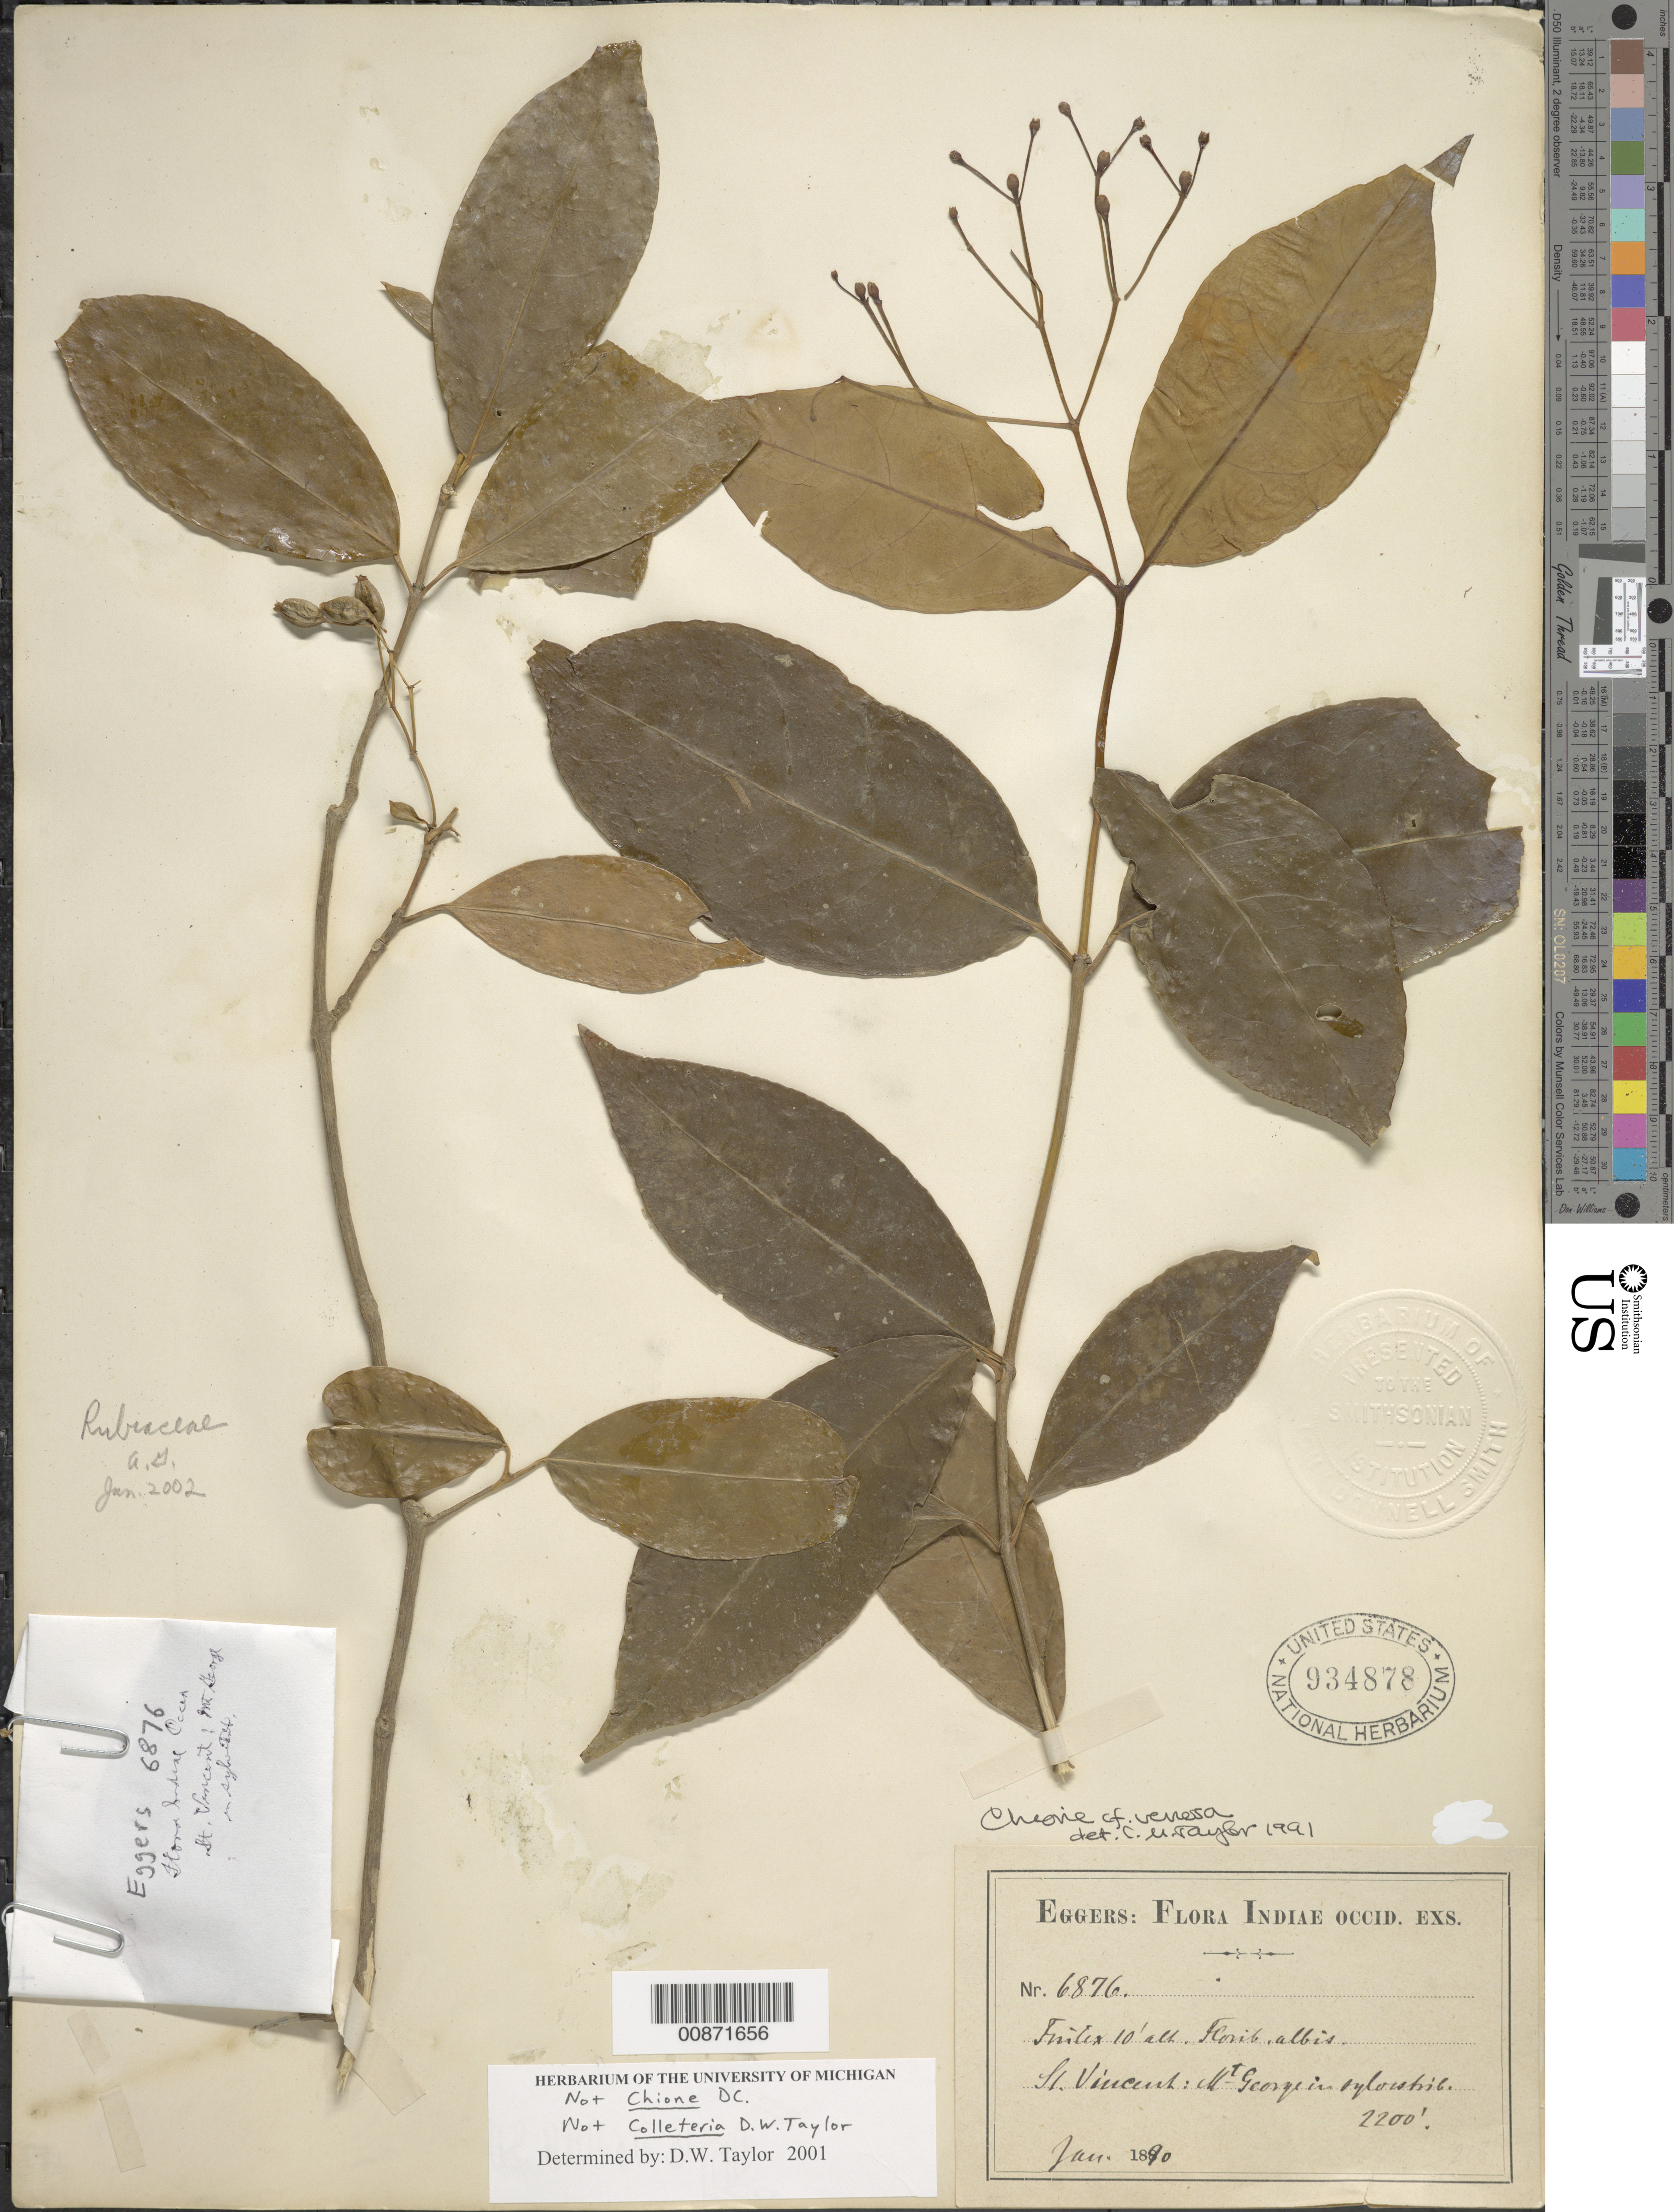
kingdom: Plantae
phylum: Tracheophyta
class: Magnoliopsida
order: Gentianales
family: Rubiaceae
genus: Chione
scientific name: Chione sp.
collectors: H. F. A. von Eggers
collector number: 6876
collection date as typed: Jan 1890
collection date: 1890-01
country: St. Vincent - Grenadines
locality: Mt. George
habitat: In woods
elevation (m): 671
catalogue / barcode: US 934878